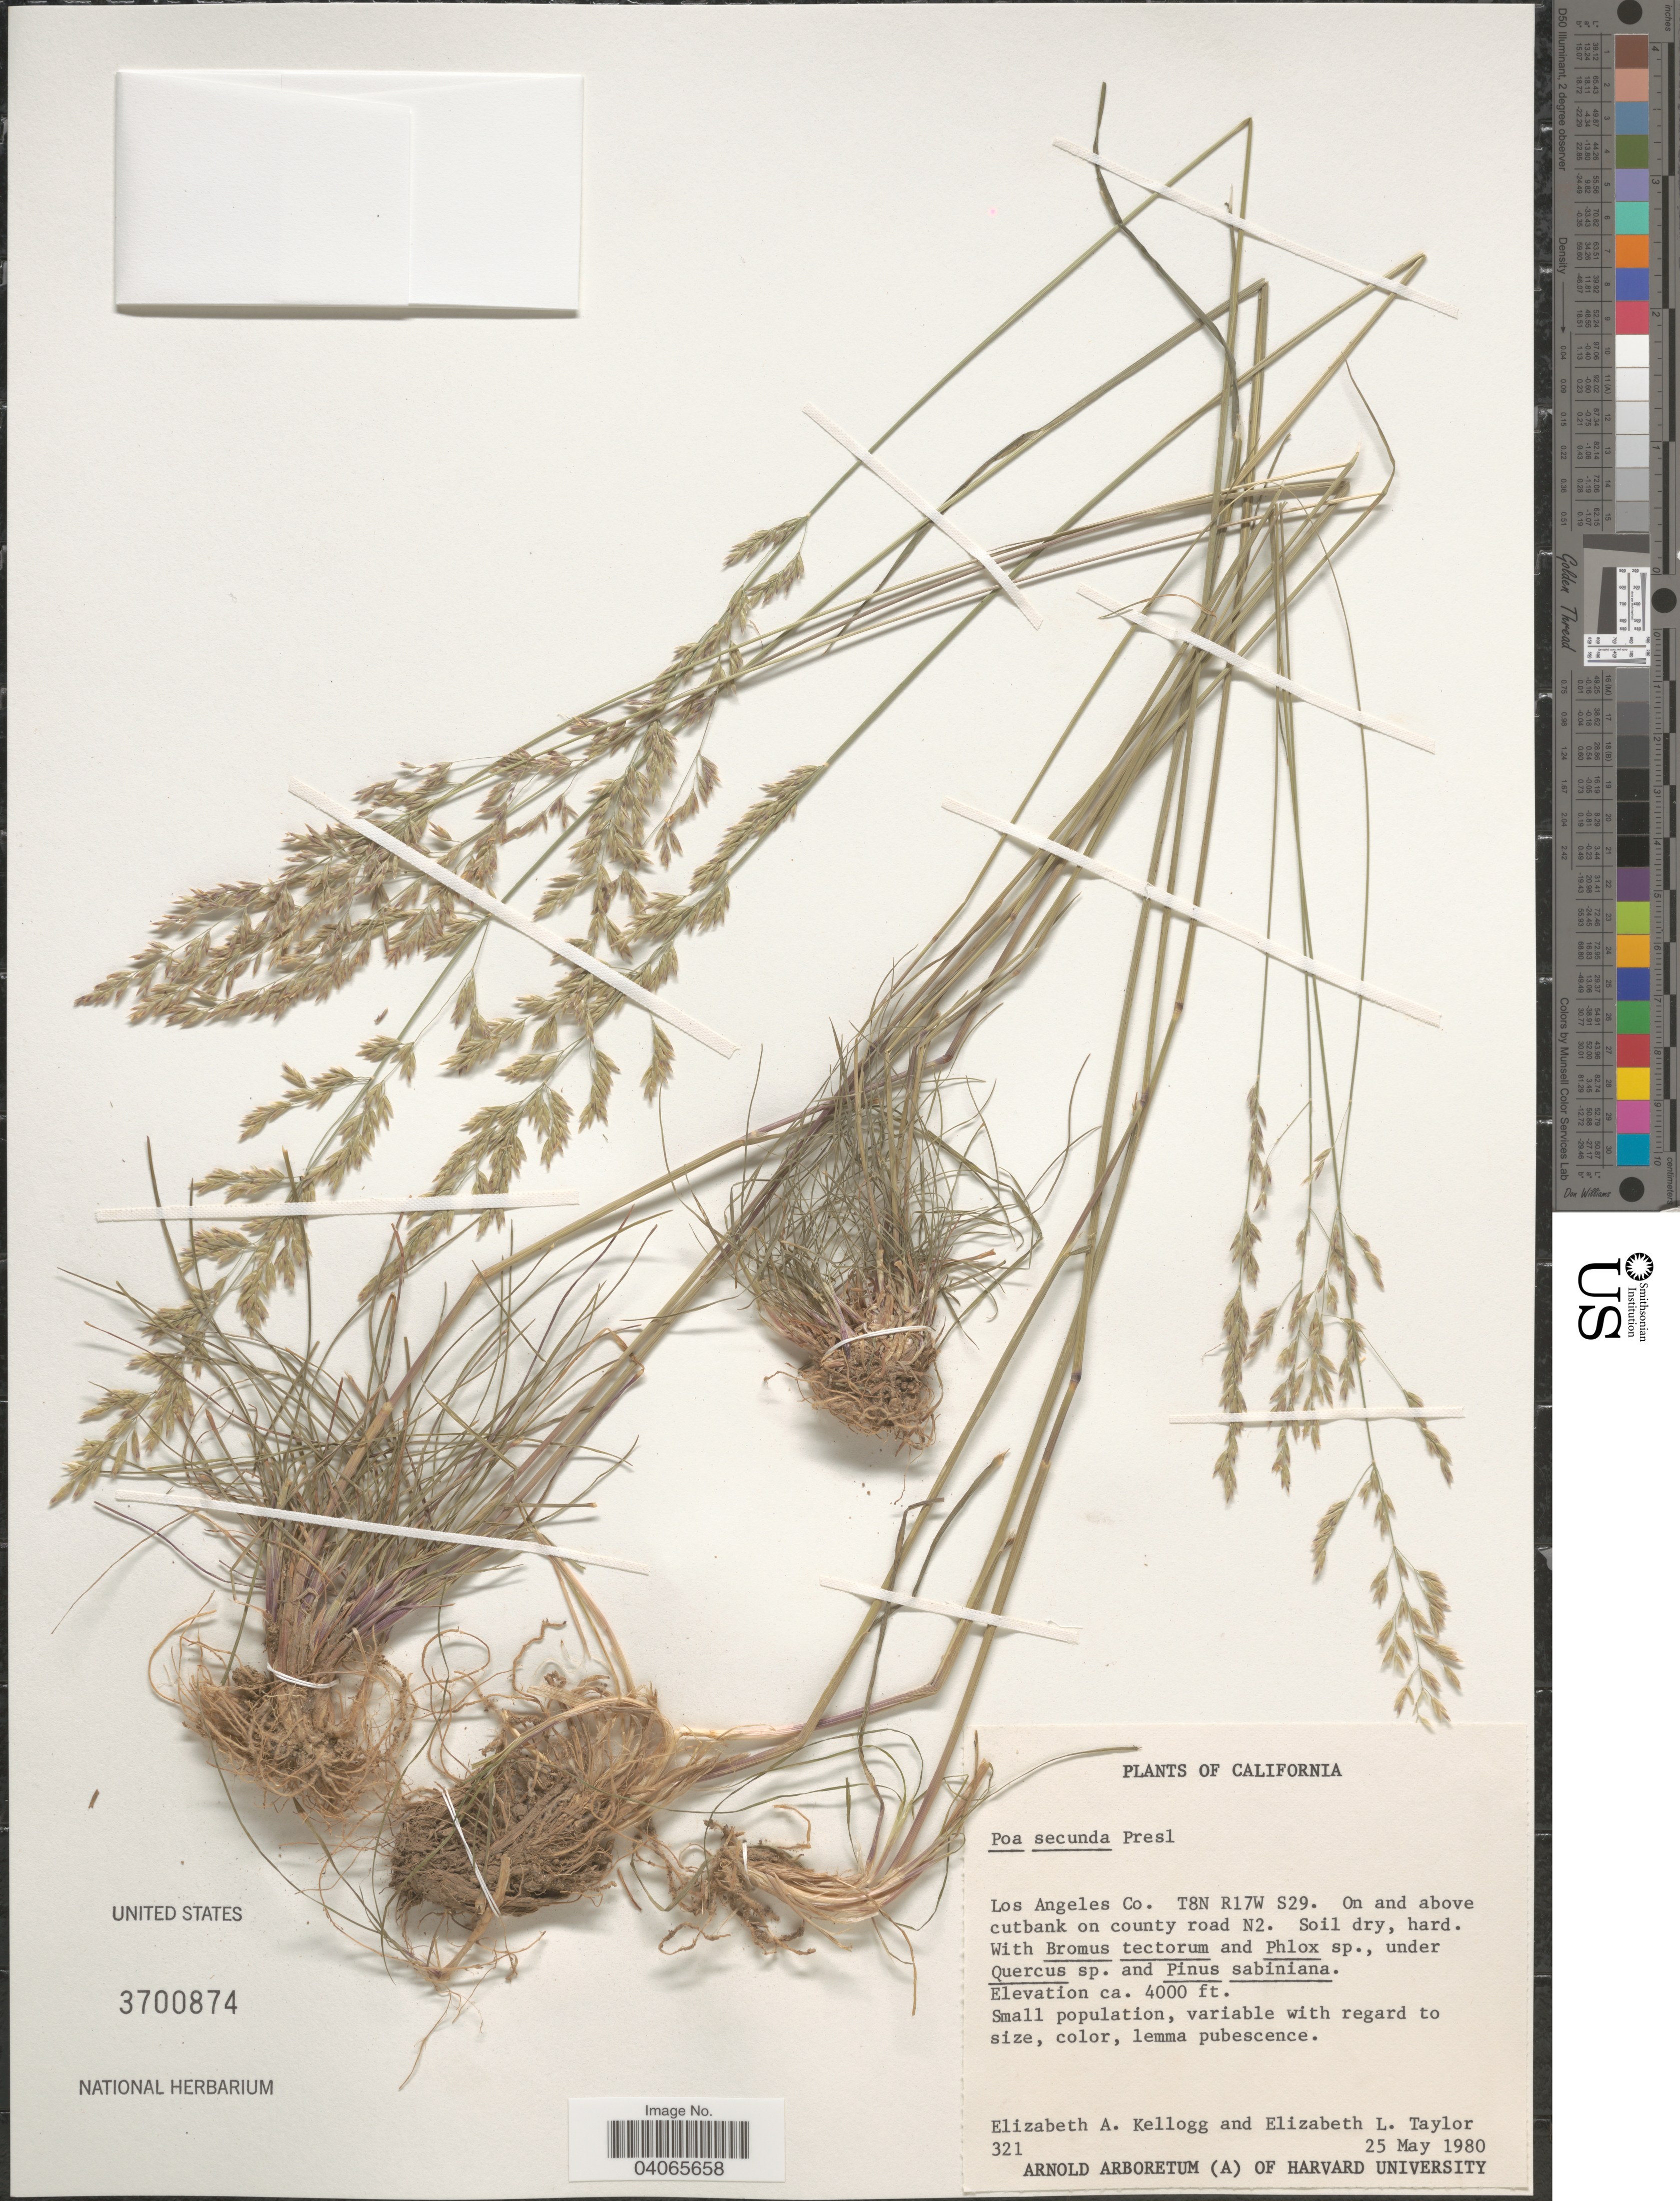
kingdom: Plantae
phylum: Tracheophyta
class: Liliopsida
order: Poales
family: Poaceae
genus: Poa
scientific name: Poa secunda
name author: J. Presl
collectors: E. A. Kellogg & E. L. Taylor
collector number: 321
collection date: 1980-05-25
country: United States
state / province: California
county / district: Los Angeles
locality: Los Angeles Co. T8N R17W S29. On and above cutbank on county road N2.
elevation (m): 1219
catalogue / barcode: US 3700874